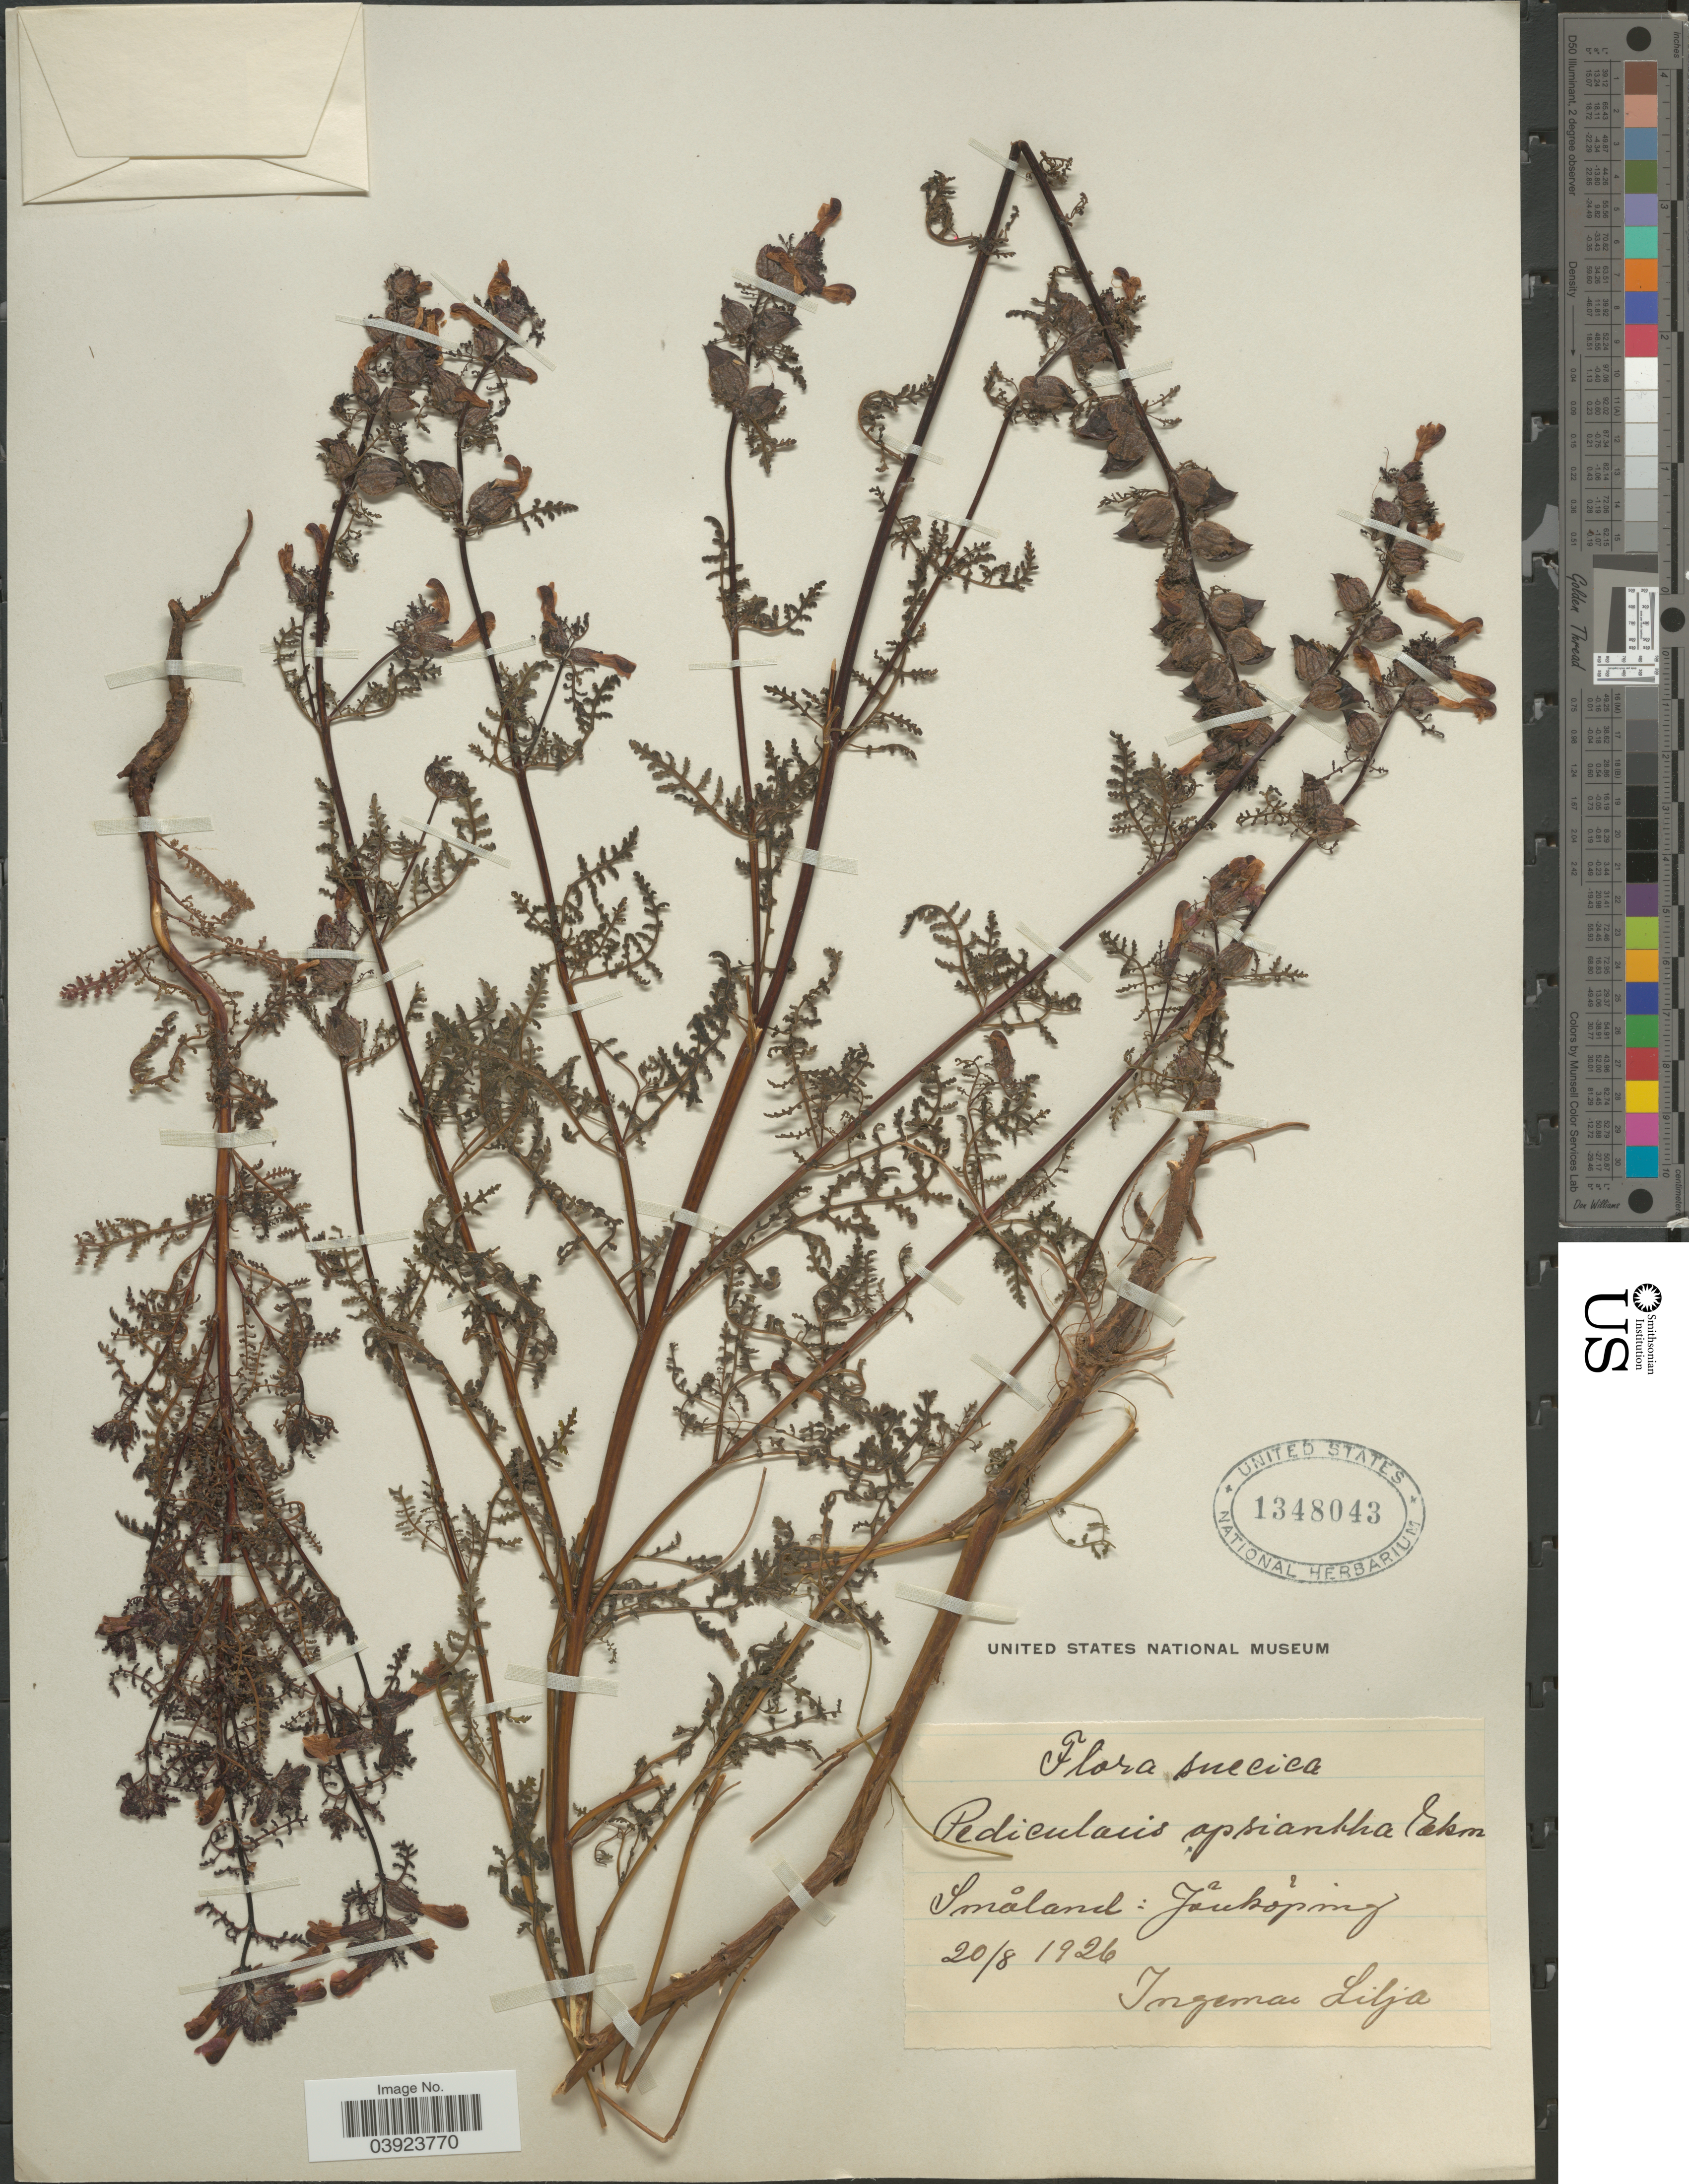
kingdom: Plantae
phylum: Tracheophyta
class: Magnoliopsida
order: Lamiales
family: Orobanchaceae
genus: Pedicularis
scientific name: Pedicularis opsiantha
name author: Ekman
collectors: I. Lilja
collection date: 1926-08-20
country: Sweden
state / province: Jönköping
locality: Suecica. Småland: Jankopings.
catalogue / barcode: US 1348043